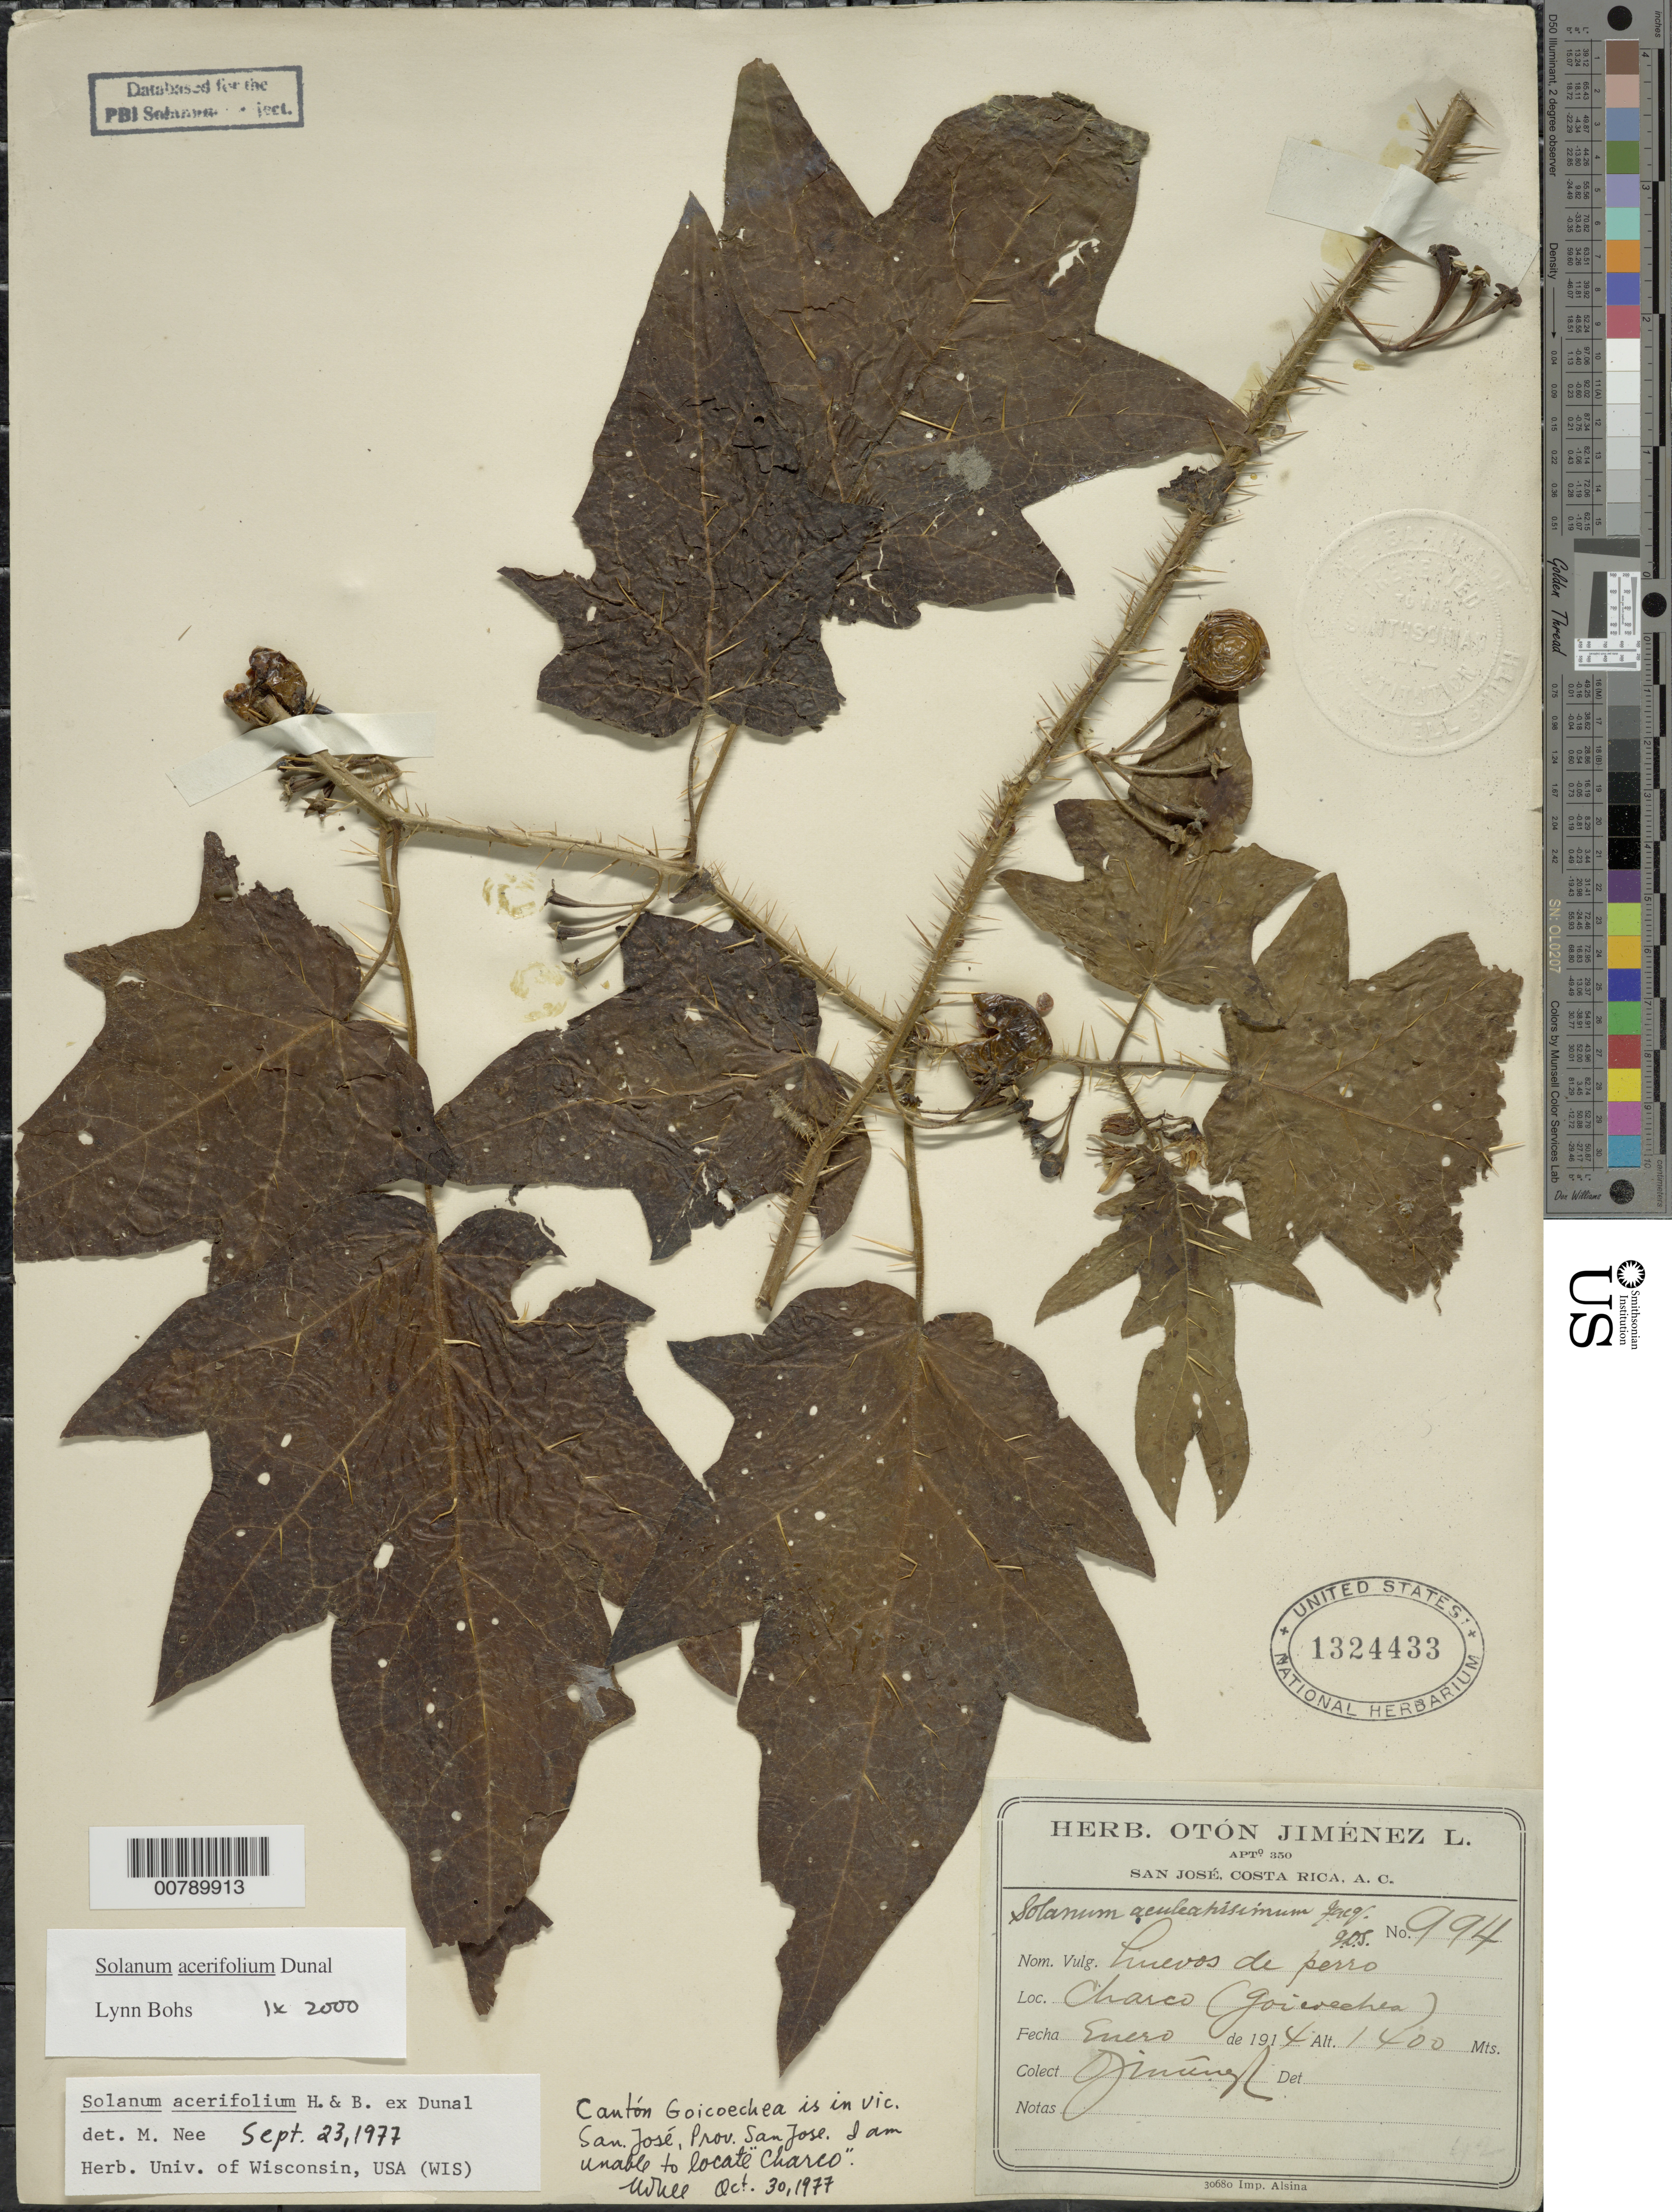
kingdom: Plantae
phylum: Tracheophyta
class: Magnoliopsida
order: Solanales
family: Solanaceae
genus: Solanum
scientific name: Solanum acerifolium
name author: Humb. & Bonpl. ex Dunal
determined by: Bohs, L. A.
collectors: O. Jiménez L.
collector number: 994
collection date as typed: Jan 1914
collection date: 1914-01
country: Costa Rica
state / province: San José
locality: Charco (Goicoechea). Note by M. Nee, 30 Oct 1977: Cantón Goicoechea is in vic. San José, Prov. San José. I am unable to locate "Charco."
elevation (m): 1400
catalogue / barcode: US 1324433